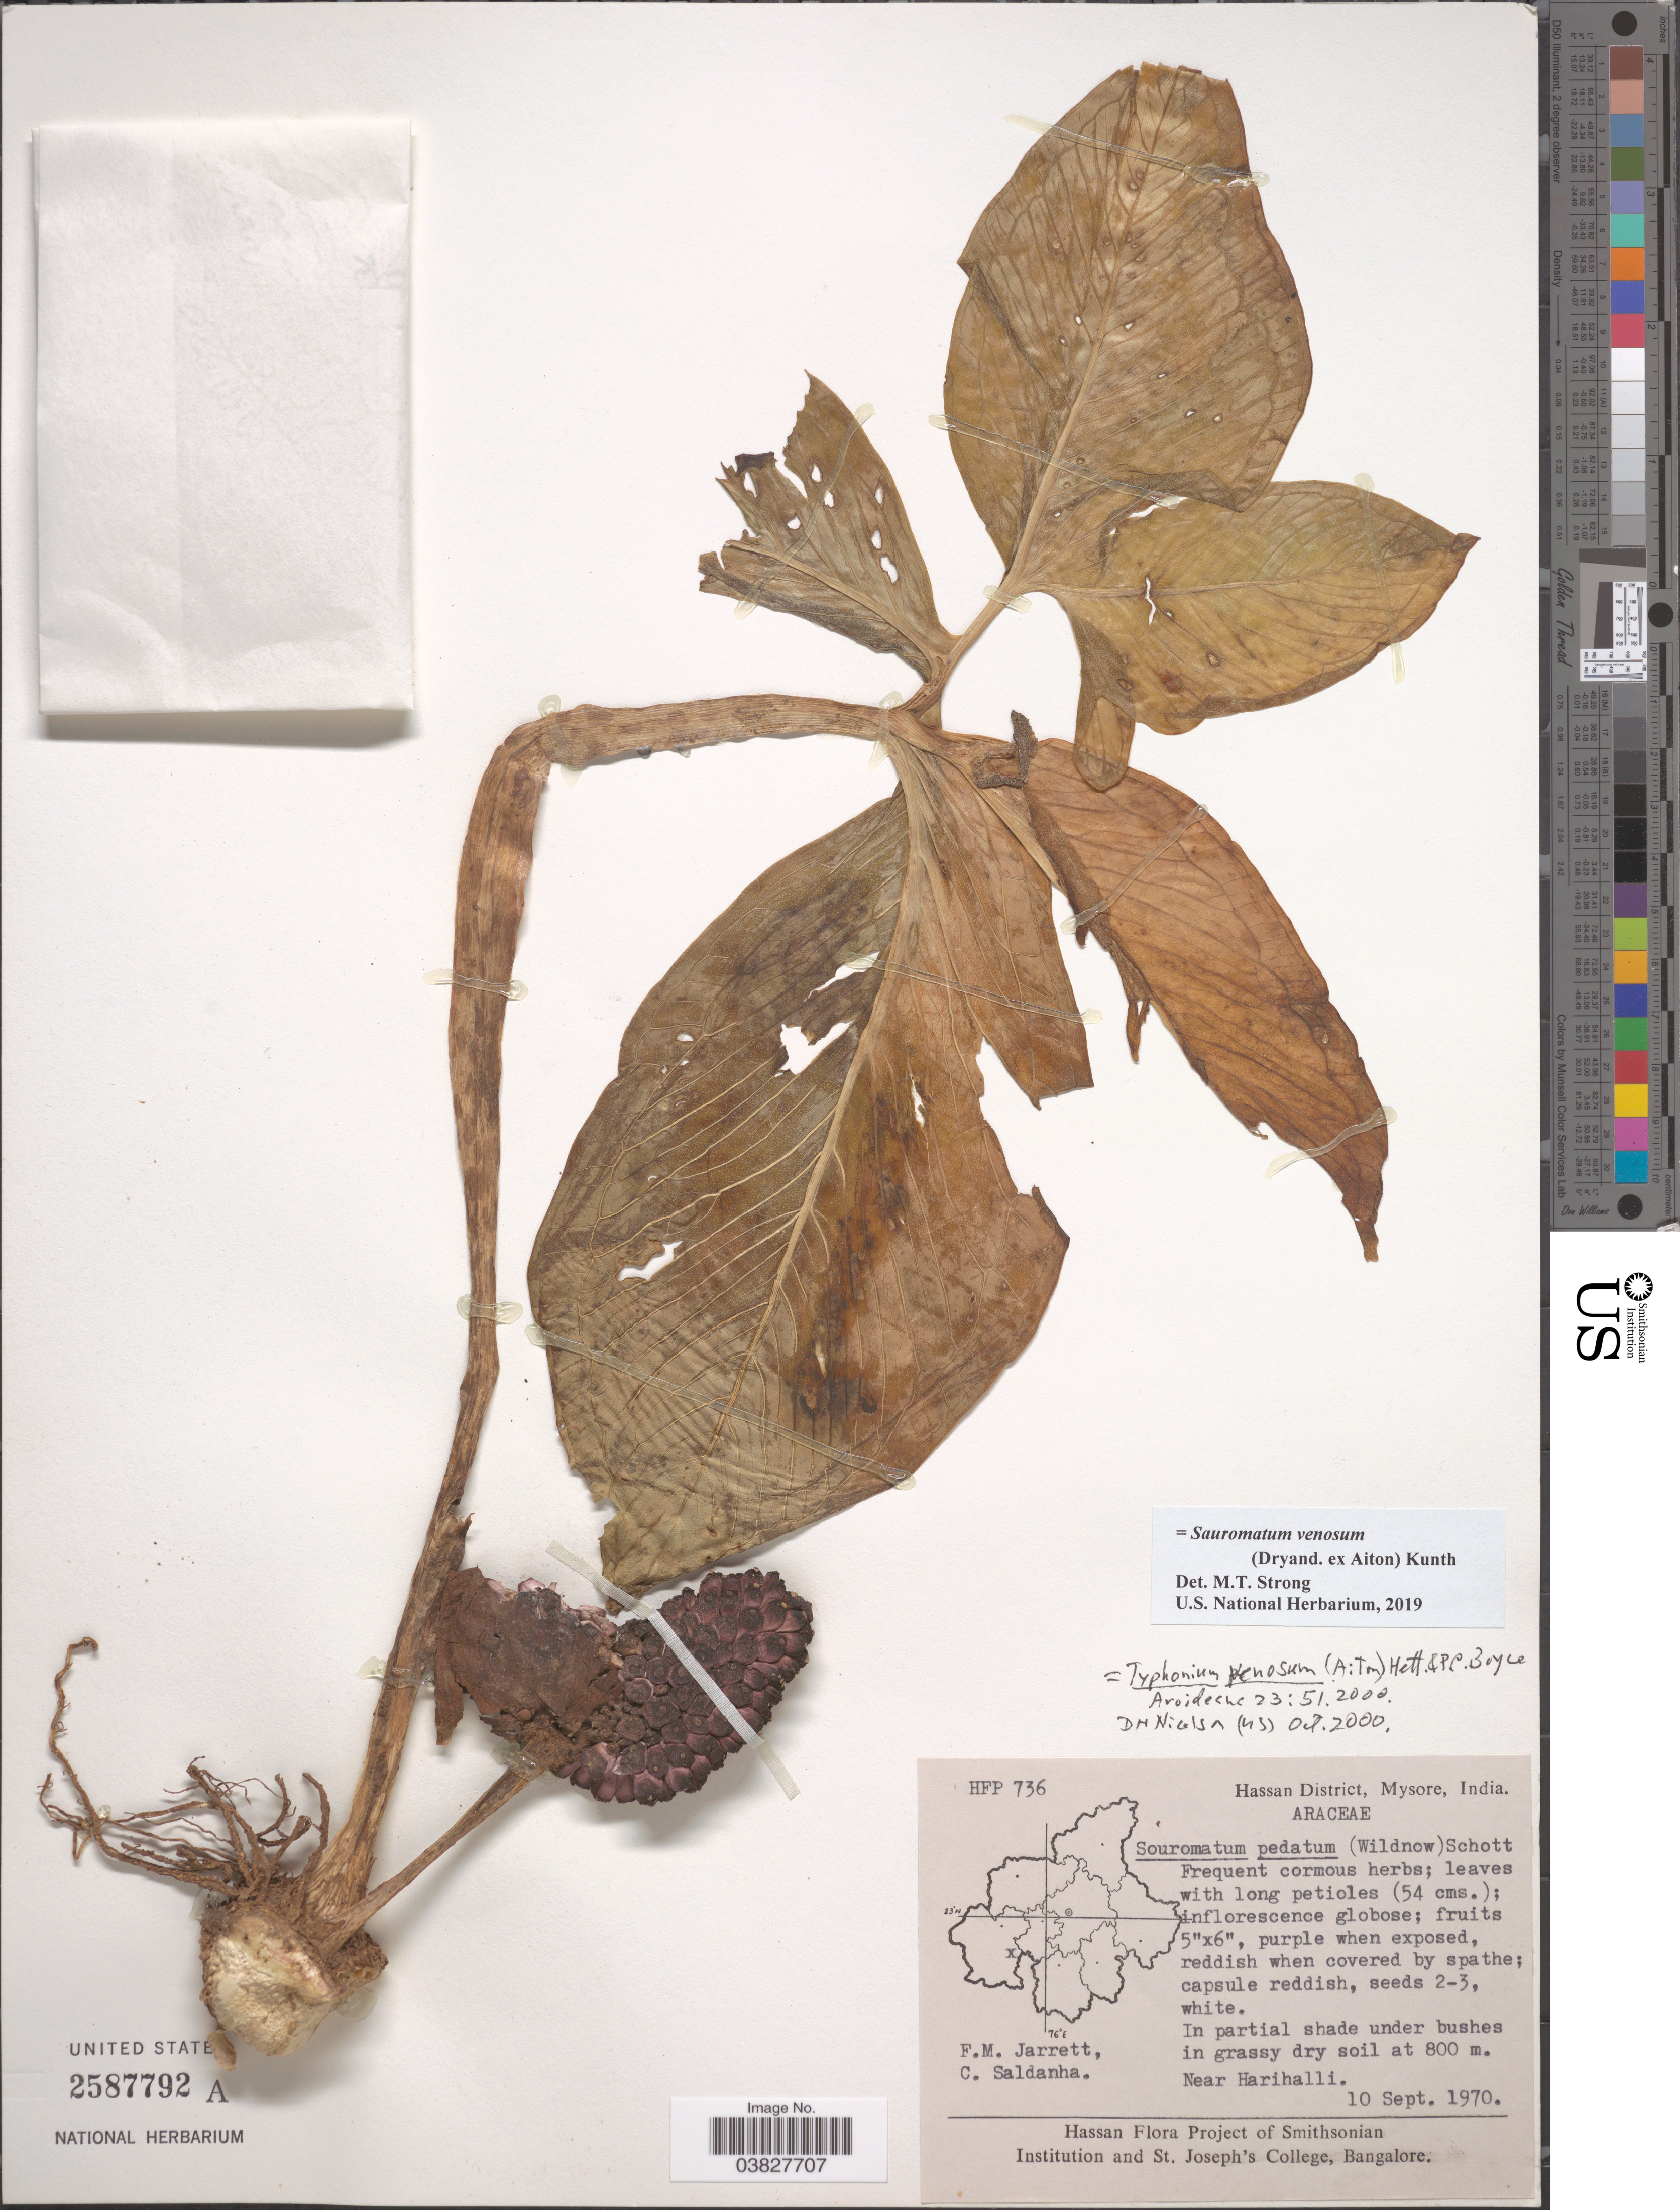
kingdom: Plantae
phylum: Tracheophyta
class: Liliopsida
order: Alismatales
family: Araceae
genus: Sauromatum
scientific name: Sauromatum venosum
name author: (Aiton) Schott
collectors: F. M. Jarrett & C. Saldanha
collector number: HFP 736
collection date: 1970-09-10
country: India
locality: Hassan District, Mysore. Near Harihalli.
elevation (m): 800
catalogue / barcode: US 2587792A